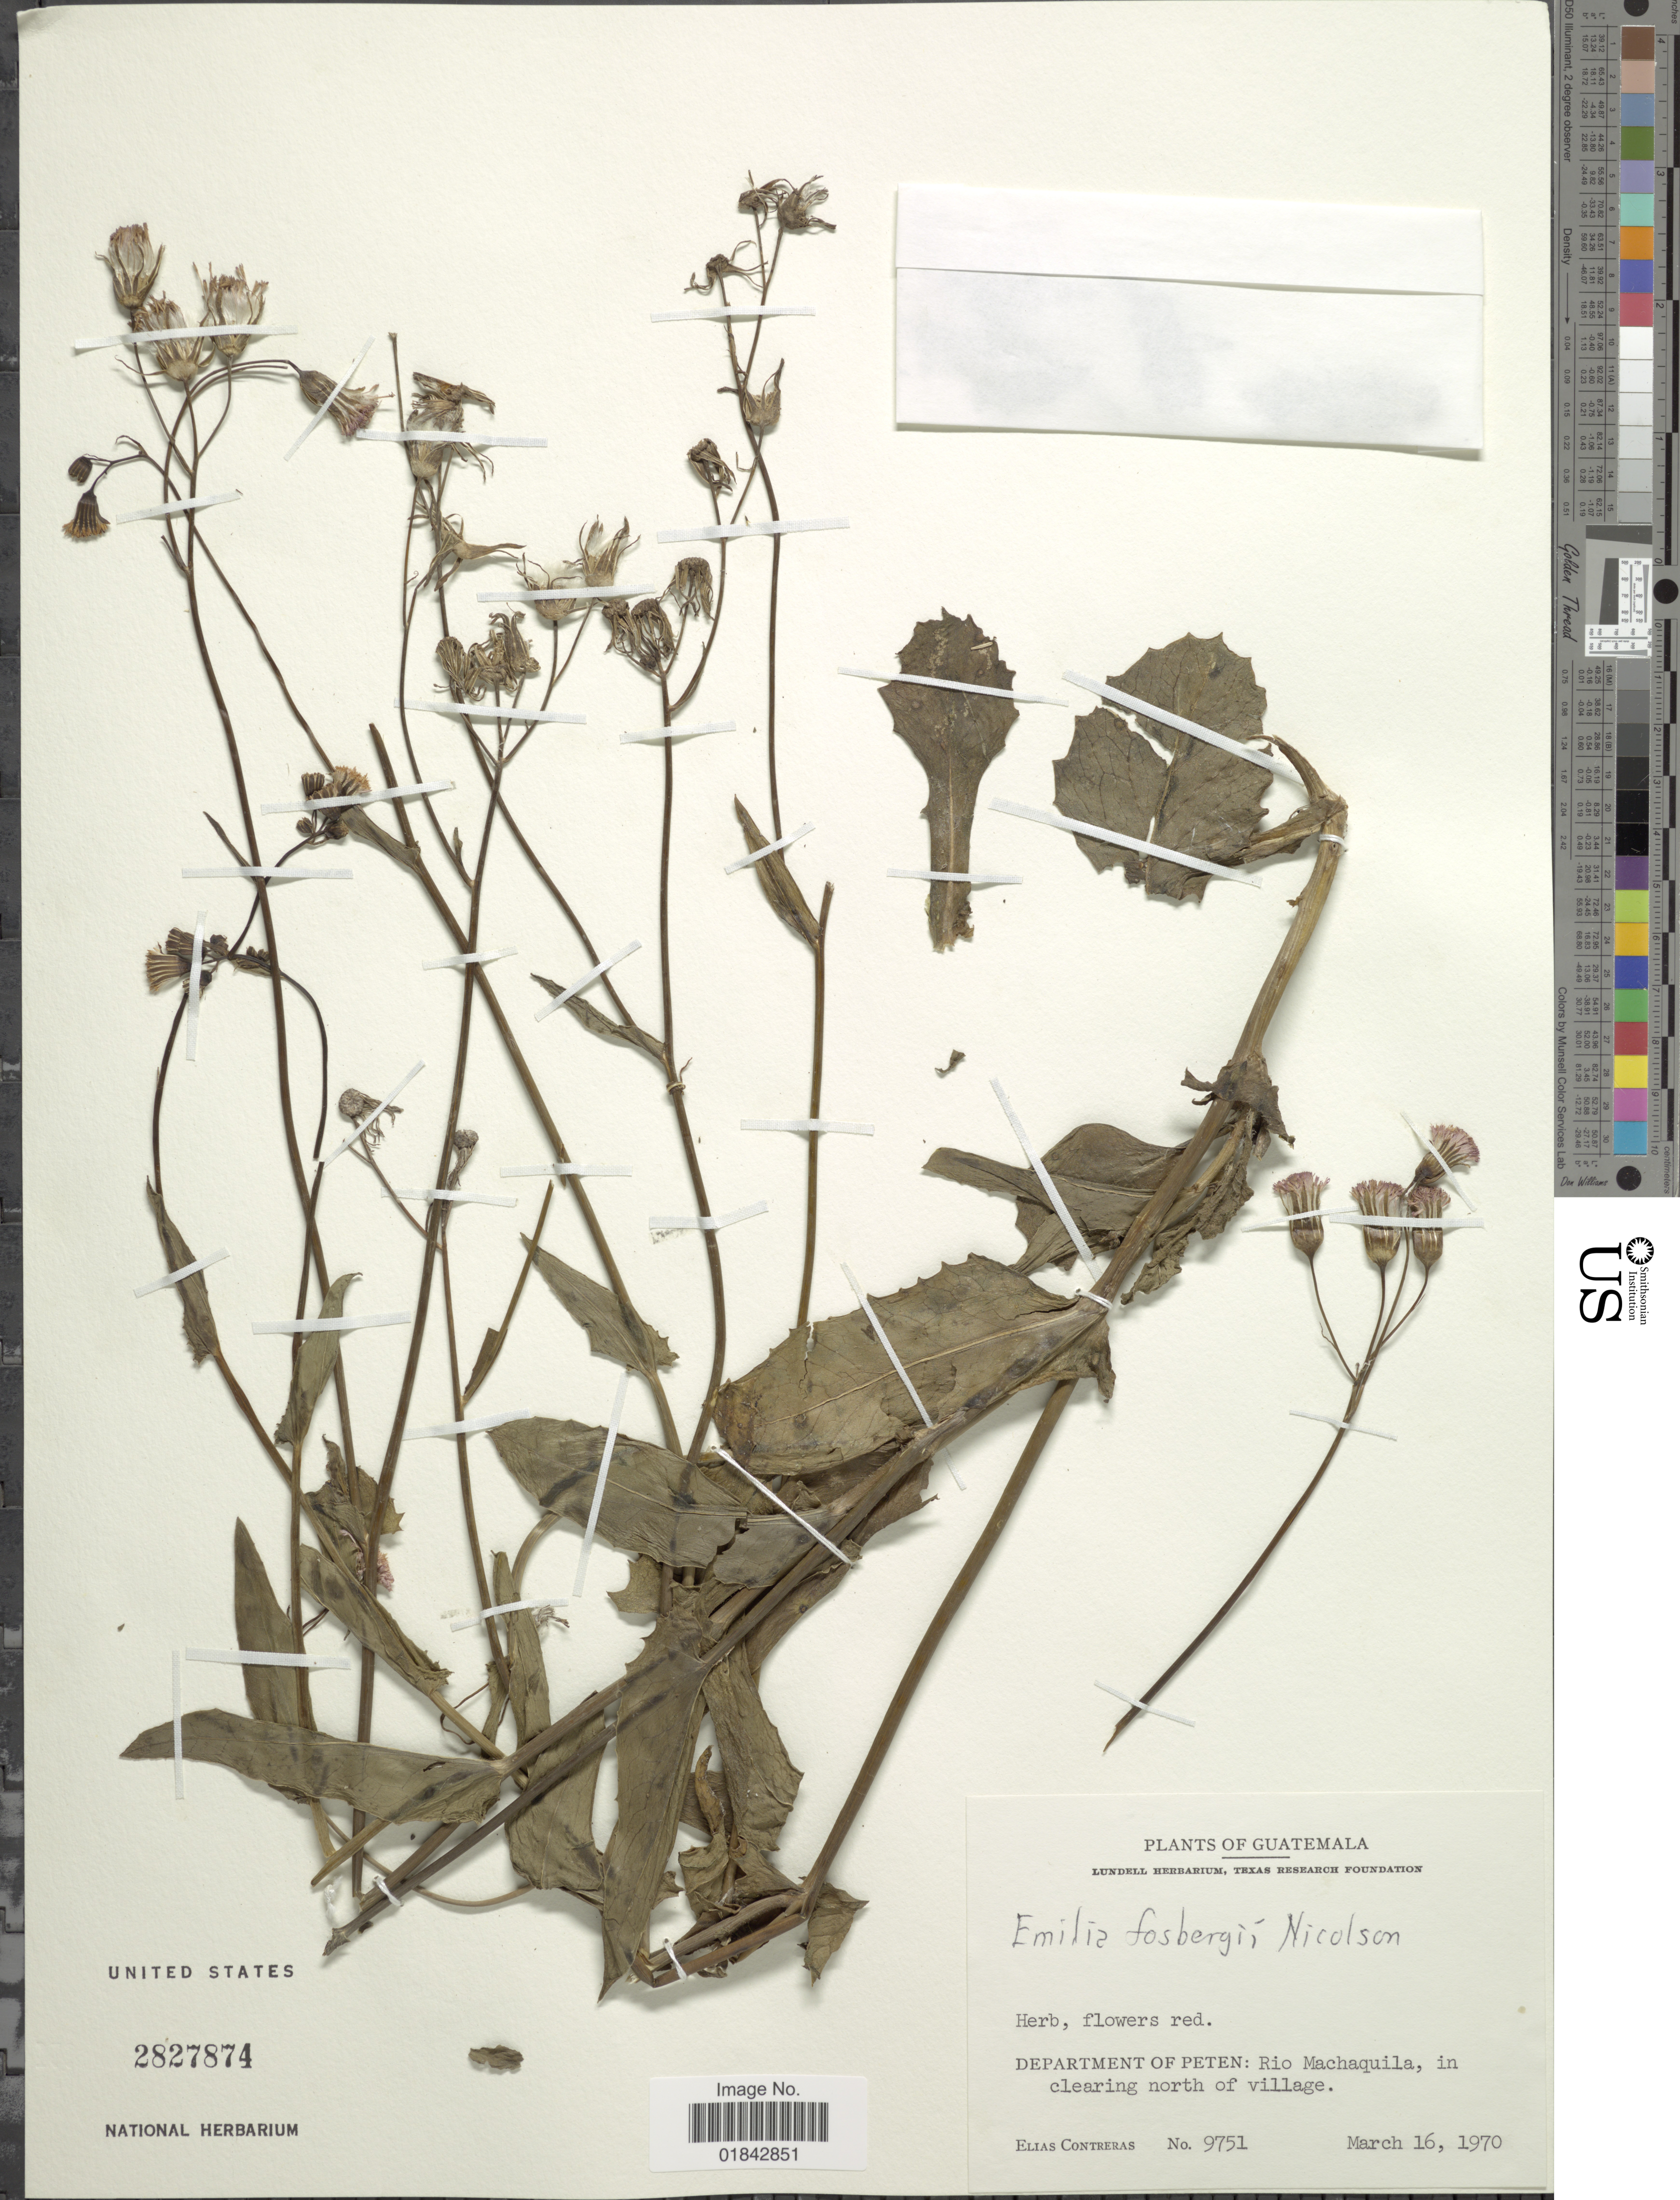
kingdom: Plantae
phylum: Tracheophyta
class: Magnoliopsida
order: Asterales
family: Asteraceae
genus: Emilia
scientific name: Emilia fosbergii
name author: Nicolson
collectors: E. Contreras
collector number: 9751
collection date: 1970-03-16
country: Guatemala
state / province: El Petén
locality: Rio Machaquilla, in clearing north of village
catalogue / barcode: US 2827874